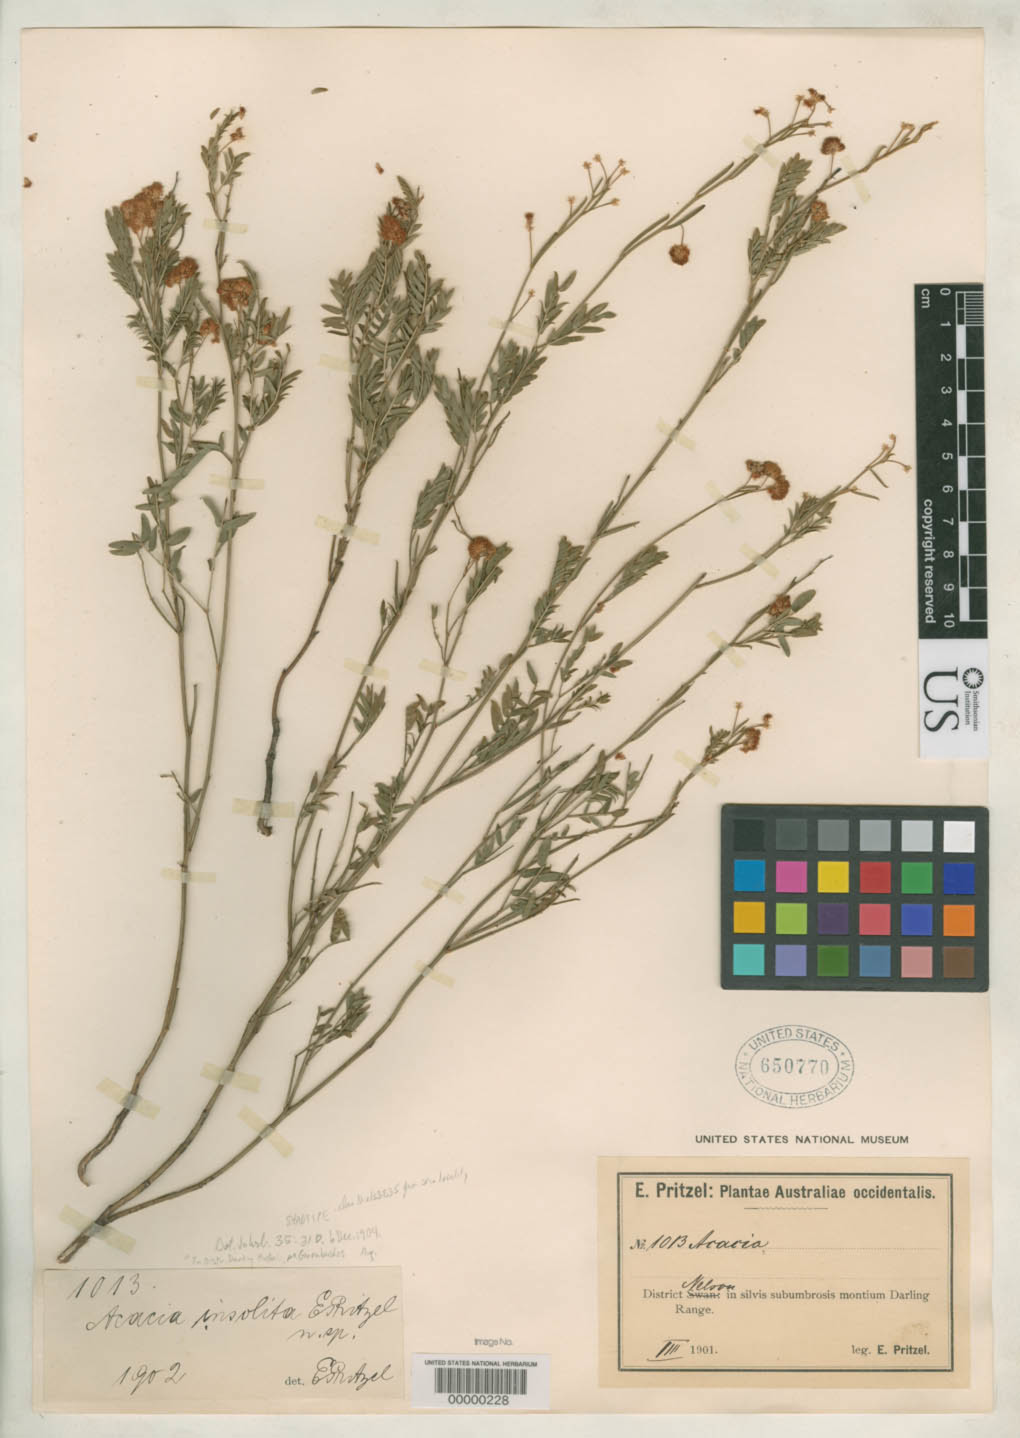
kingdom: Plantae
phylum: Tracheophyta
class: Magnoliopsida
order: Fabales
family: Fabaceae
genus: Acacia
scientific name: Acacia insolita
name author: E. Pritz.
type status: Isolectotype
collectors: E. G. Pritzel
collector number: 1013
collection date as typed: Aug 1901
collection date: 1901-08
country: Australia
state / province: Western Australia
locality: "near Greenbusher".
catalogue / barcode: US 650770